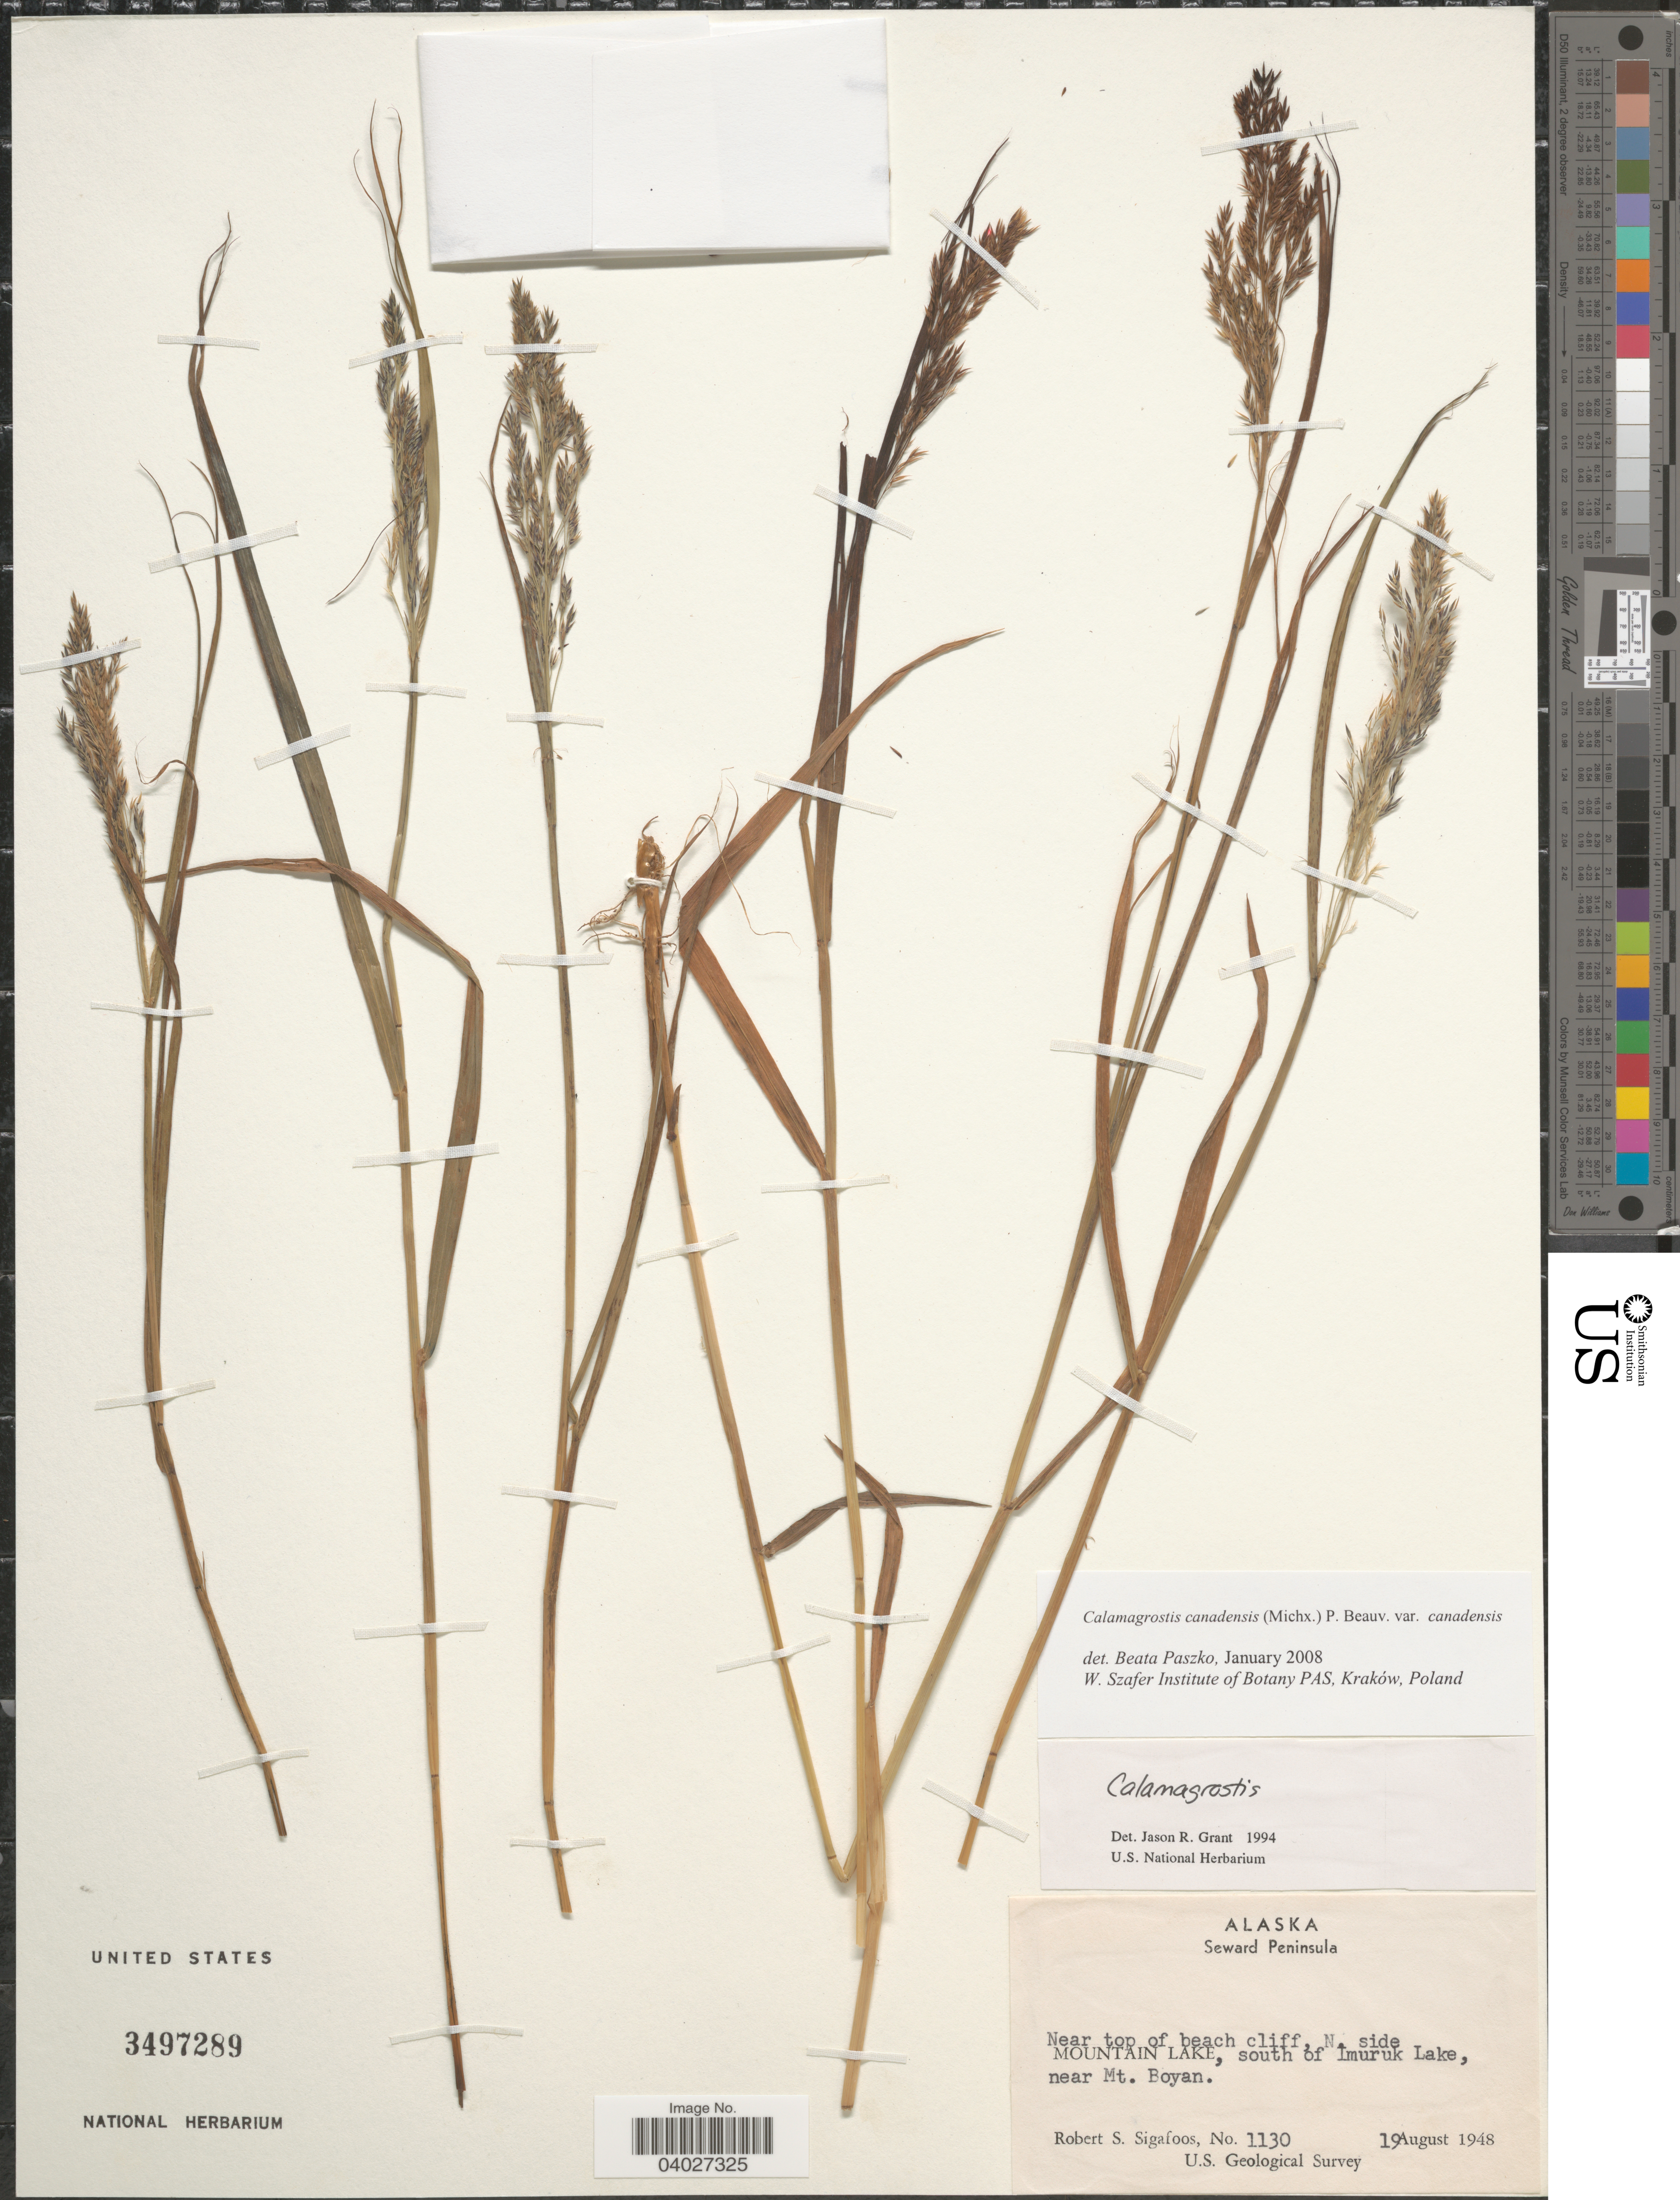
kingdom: Plantae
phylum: Tracheophyta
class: Liliopsida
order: Poales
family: Poaceae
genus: Calamagrostis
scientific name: Calamagrostis canadensis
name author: (Michx.) P. Beauv.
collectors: R. Sigafoos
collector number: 1130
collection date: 1948-08-19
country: United States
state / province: Alaska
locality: Seward Peninsula. Near top of beach cliff, N. side. Mountain Lake, south of Imuruk Lake, near Mt. Boyan.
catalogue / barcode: US 3497289